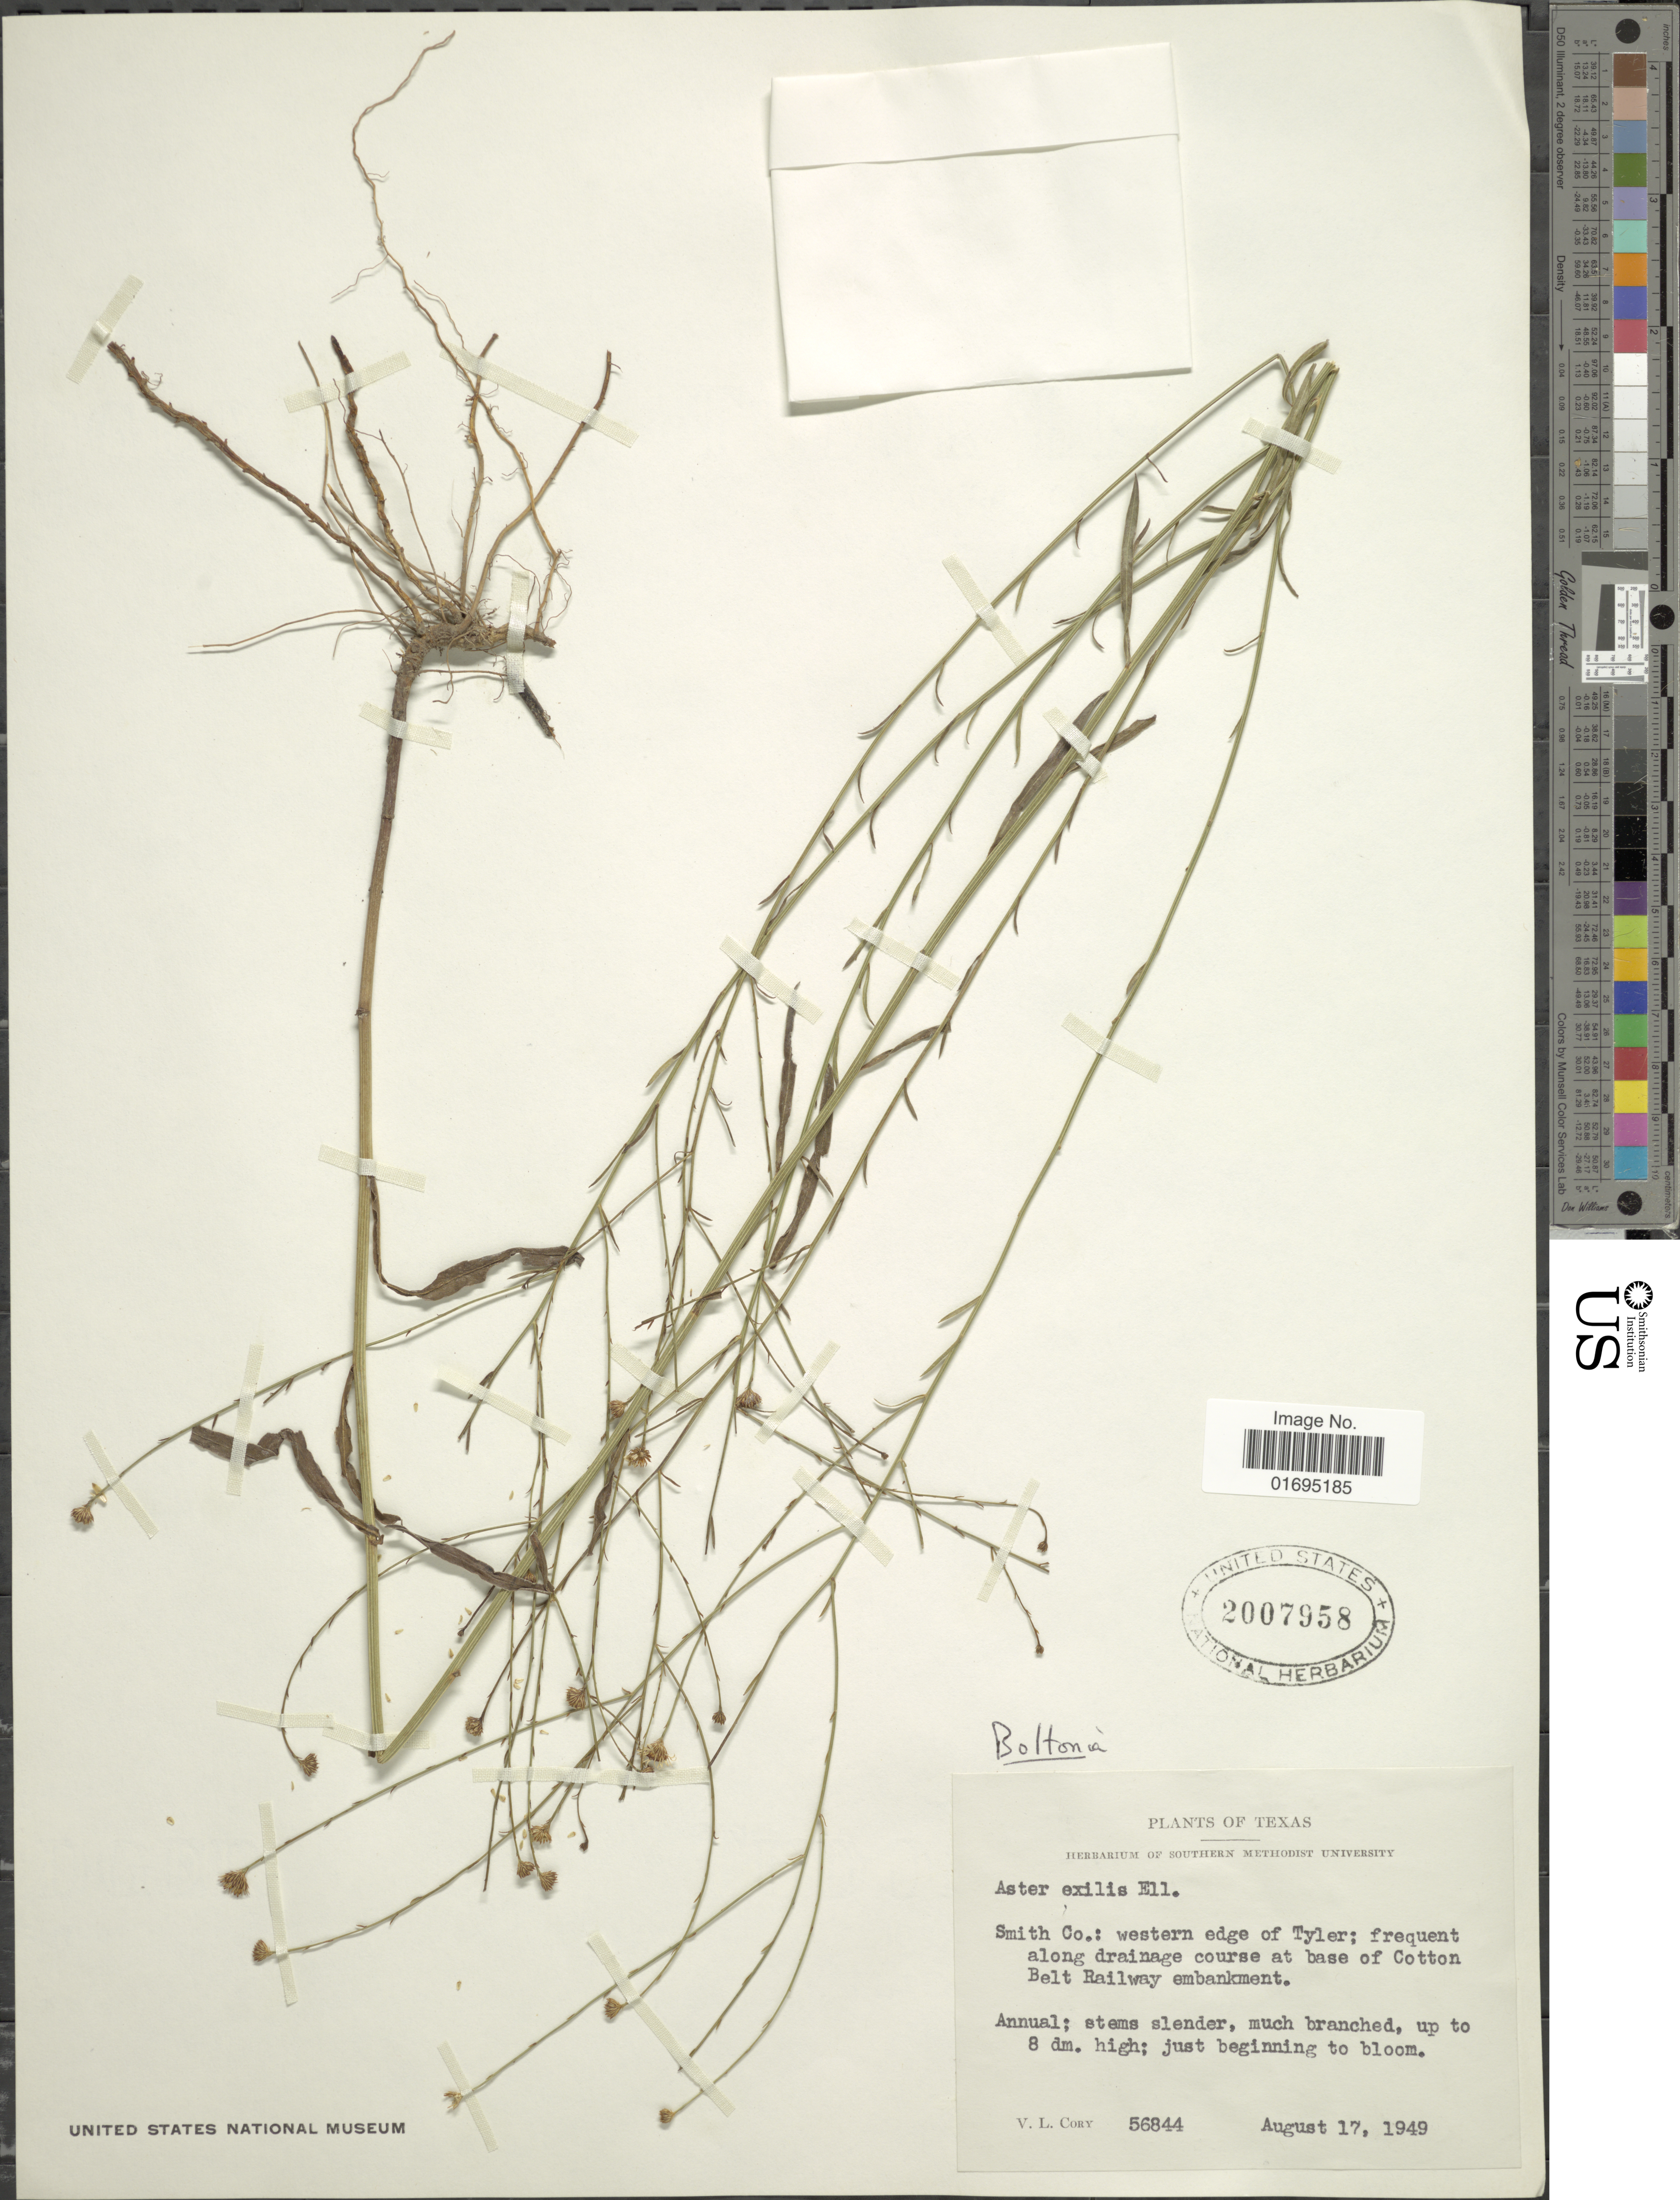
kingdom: Plantae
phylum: Tracheophyta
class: Magnoliopsida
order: Asterales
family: Asteraceae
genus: Boltonia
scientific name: Boltonia diffusa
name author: Elliott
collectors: V. Cory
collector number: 56844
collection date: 1949-08-17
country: United States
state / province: Texas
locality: Smith Co.: western edge of Tyler, along drainage course at base of Cotton Belt Railway embankment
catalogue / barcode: US 2007958